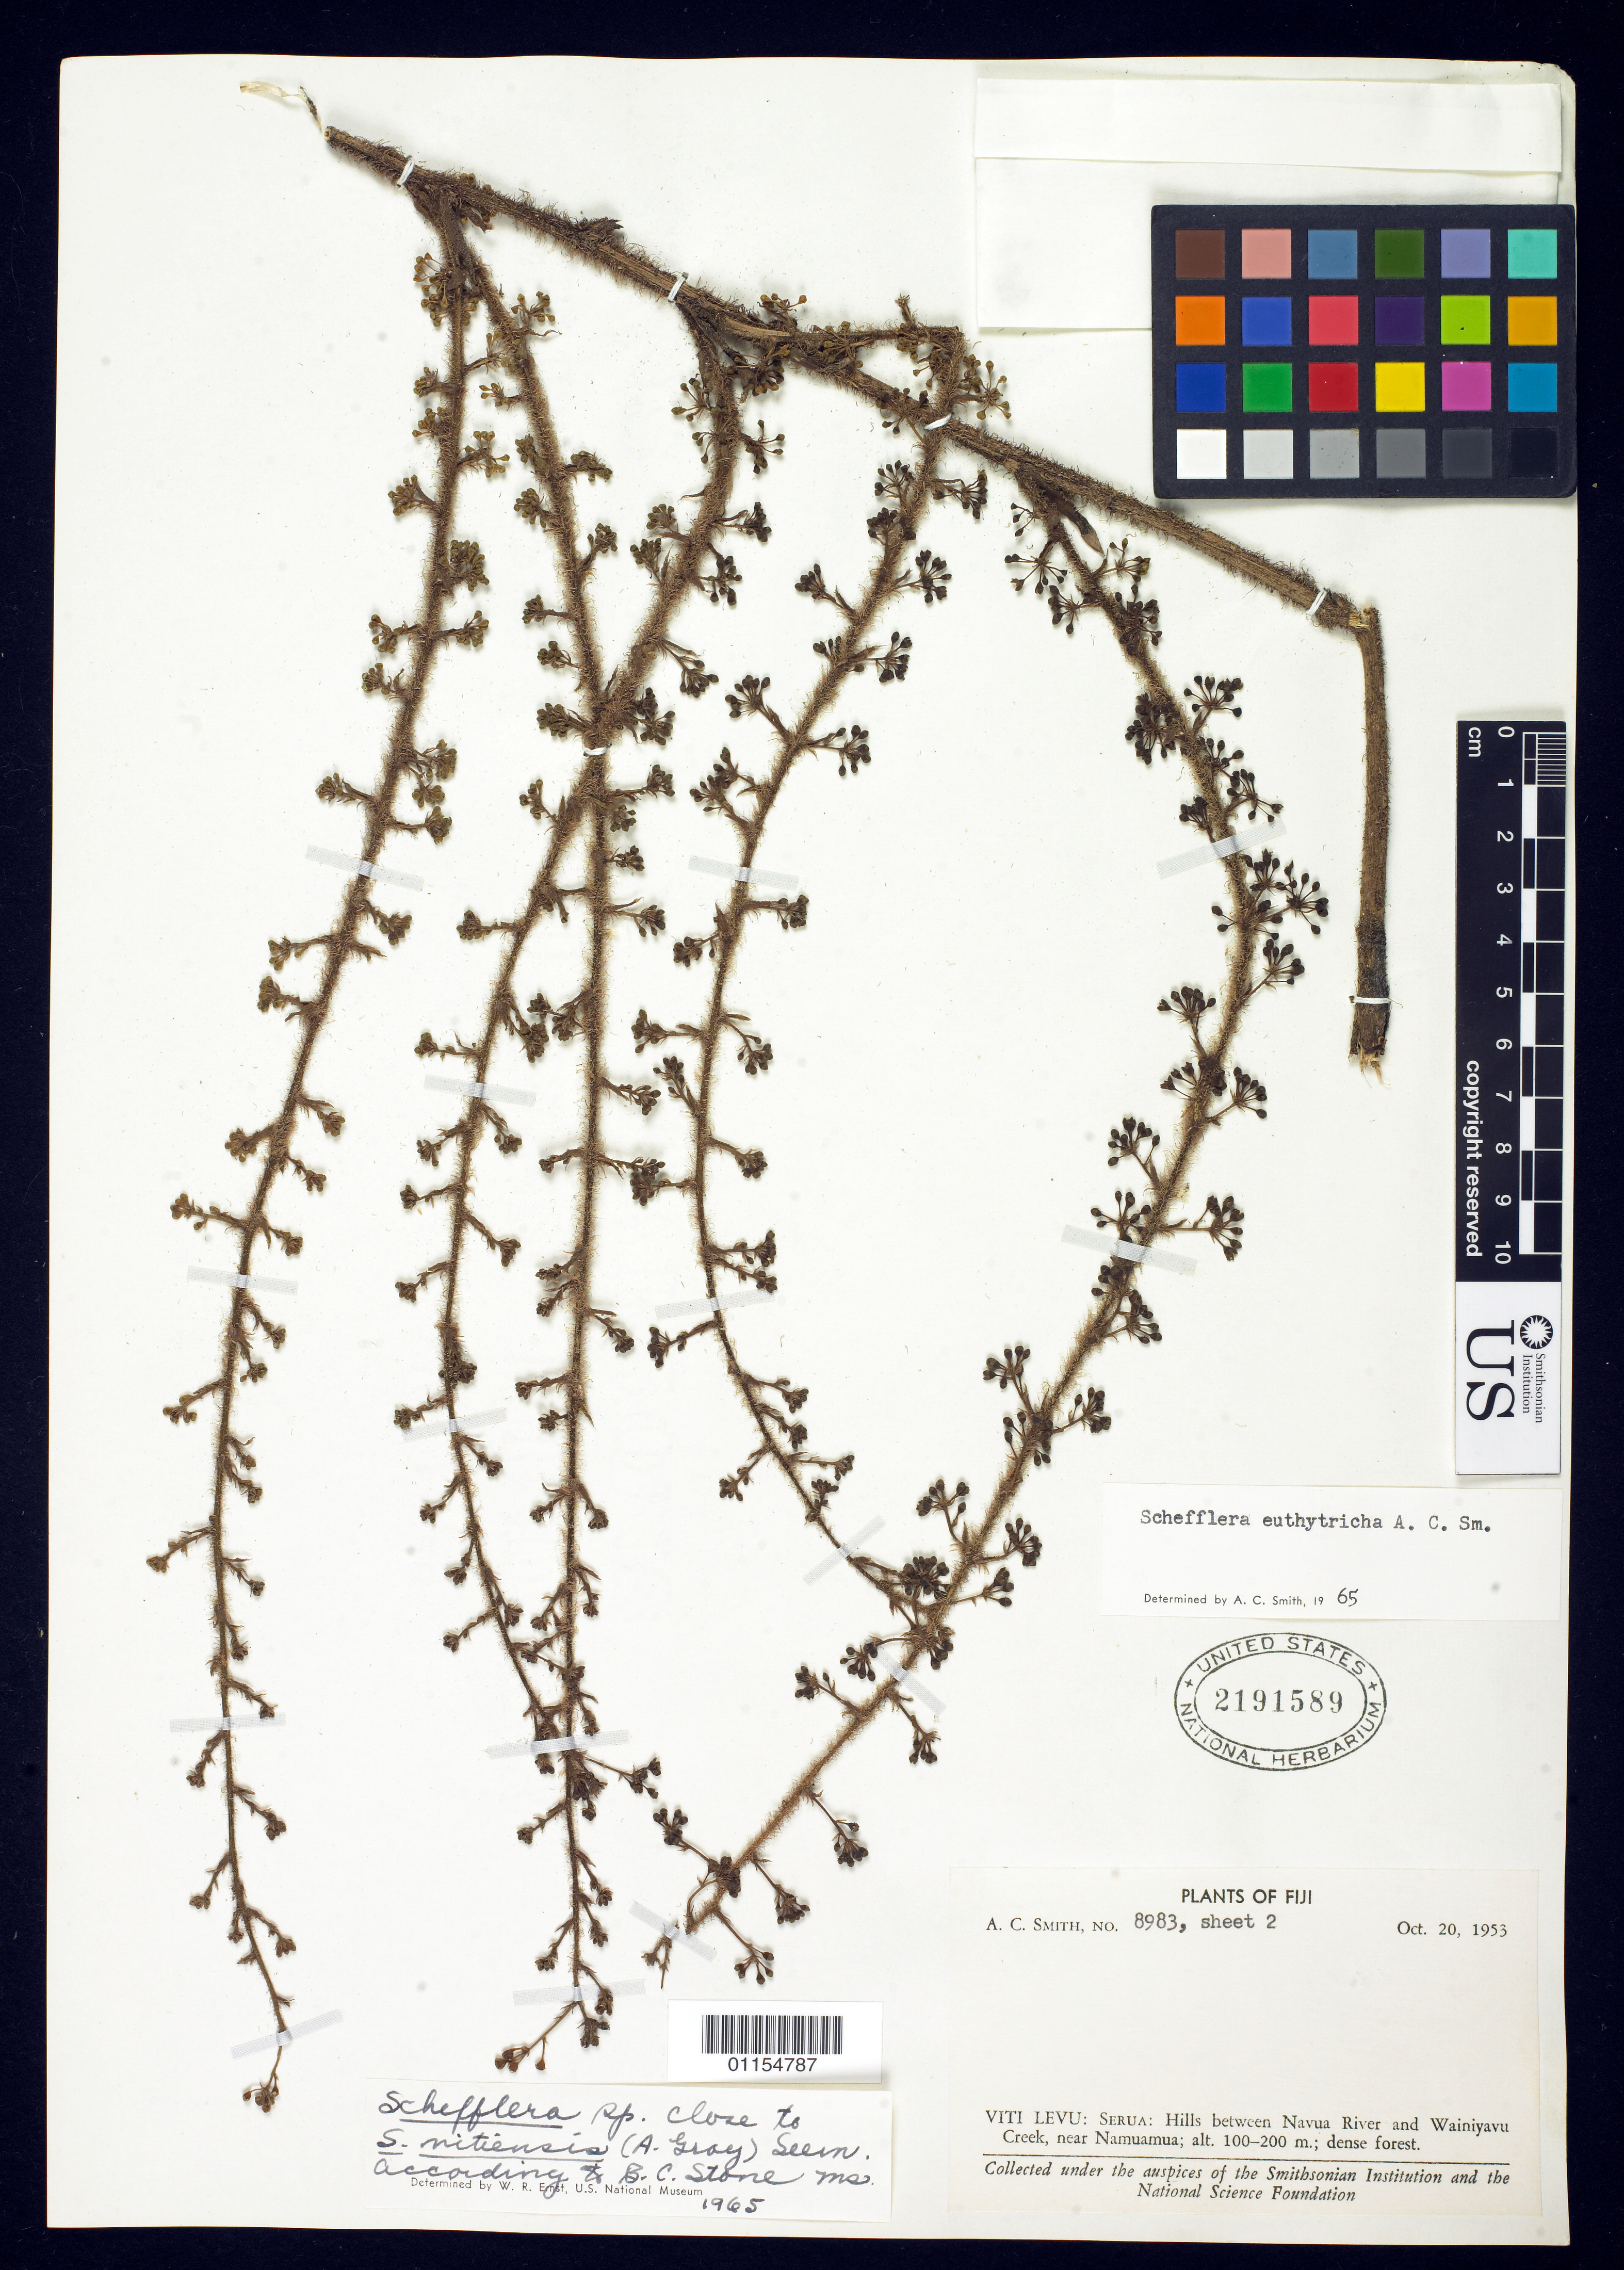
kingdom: Plantae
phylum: Tracheophyta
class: Magnoliopsida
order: Apiales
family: Araliaceae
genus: Schefflera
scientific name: Schefflera euthytricha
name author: A.C. Sm.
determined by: Smith, A. C.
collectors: A. C. Smith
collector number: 8983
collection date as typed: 20 Oct 1953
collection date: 1953-10-20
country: Fiji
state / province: Central Division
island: Viti Levu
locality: Between navua river and wainiyavu creek, near Namuamua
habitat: Dense forest.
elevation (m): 100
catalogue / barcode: US 2191589